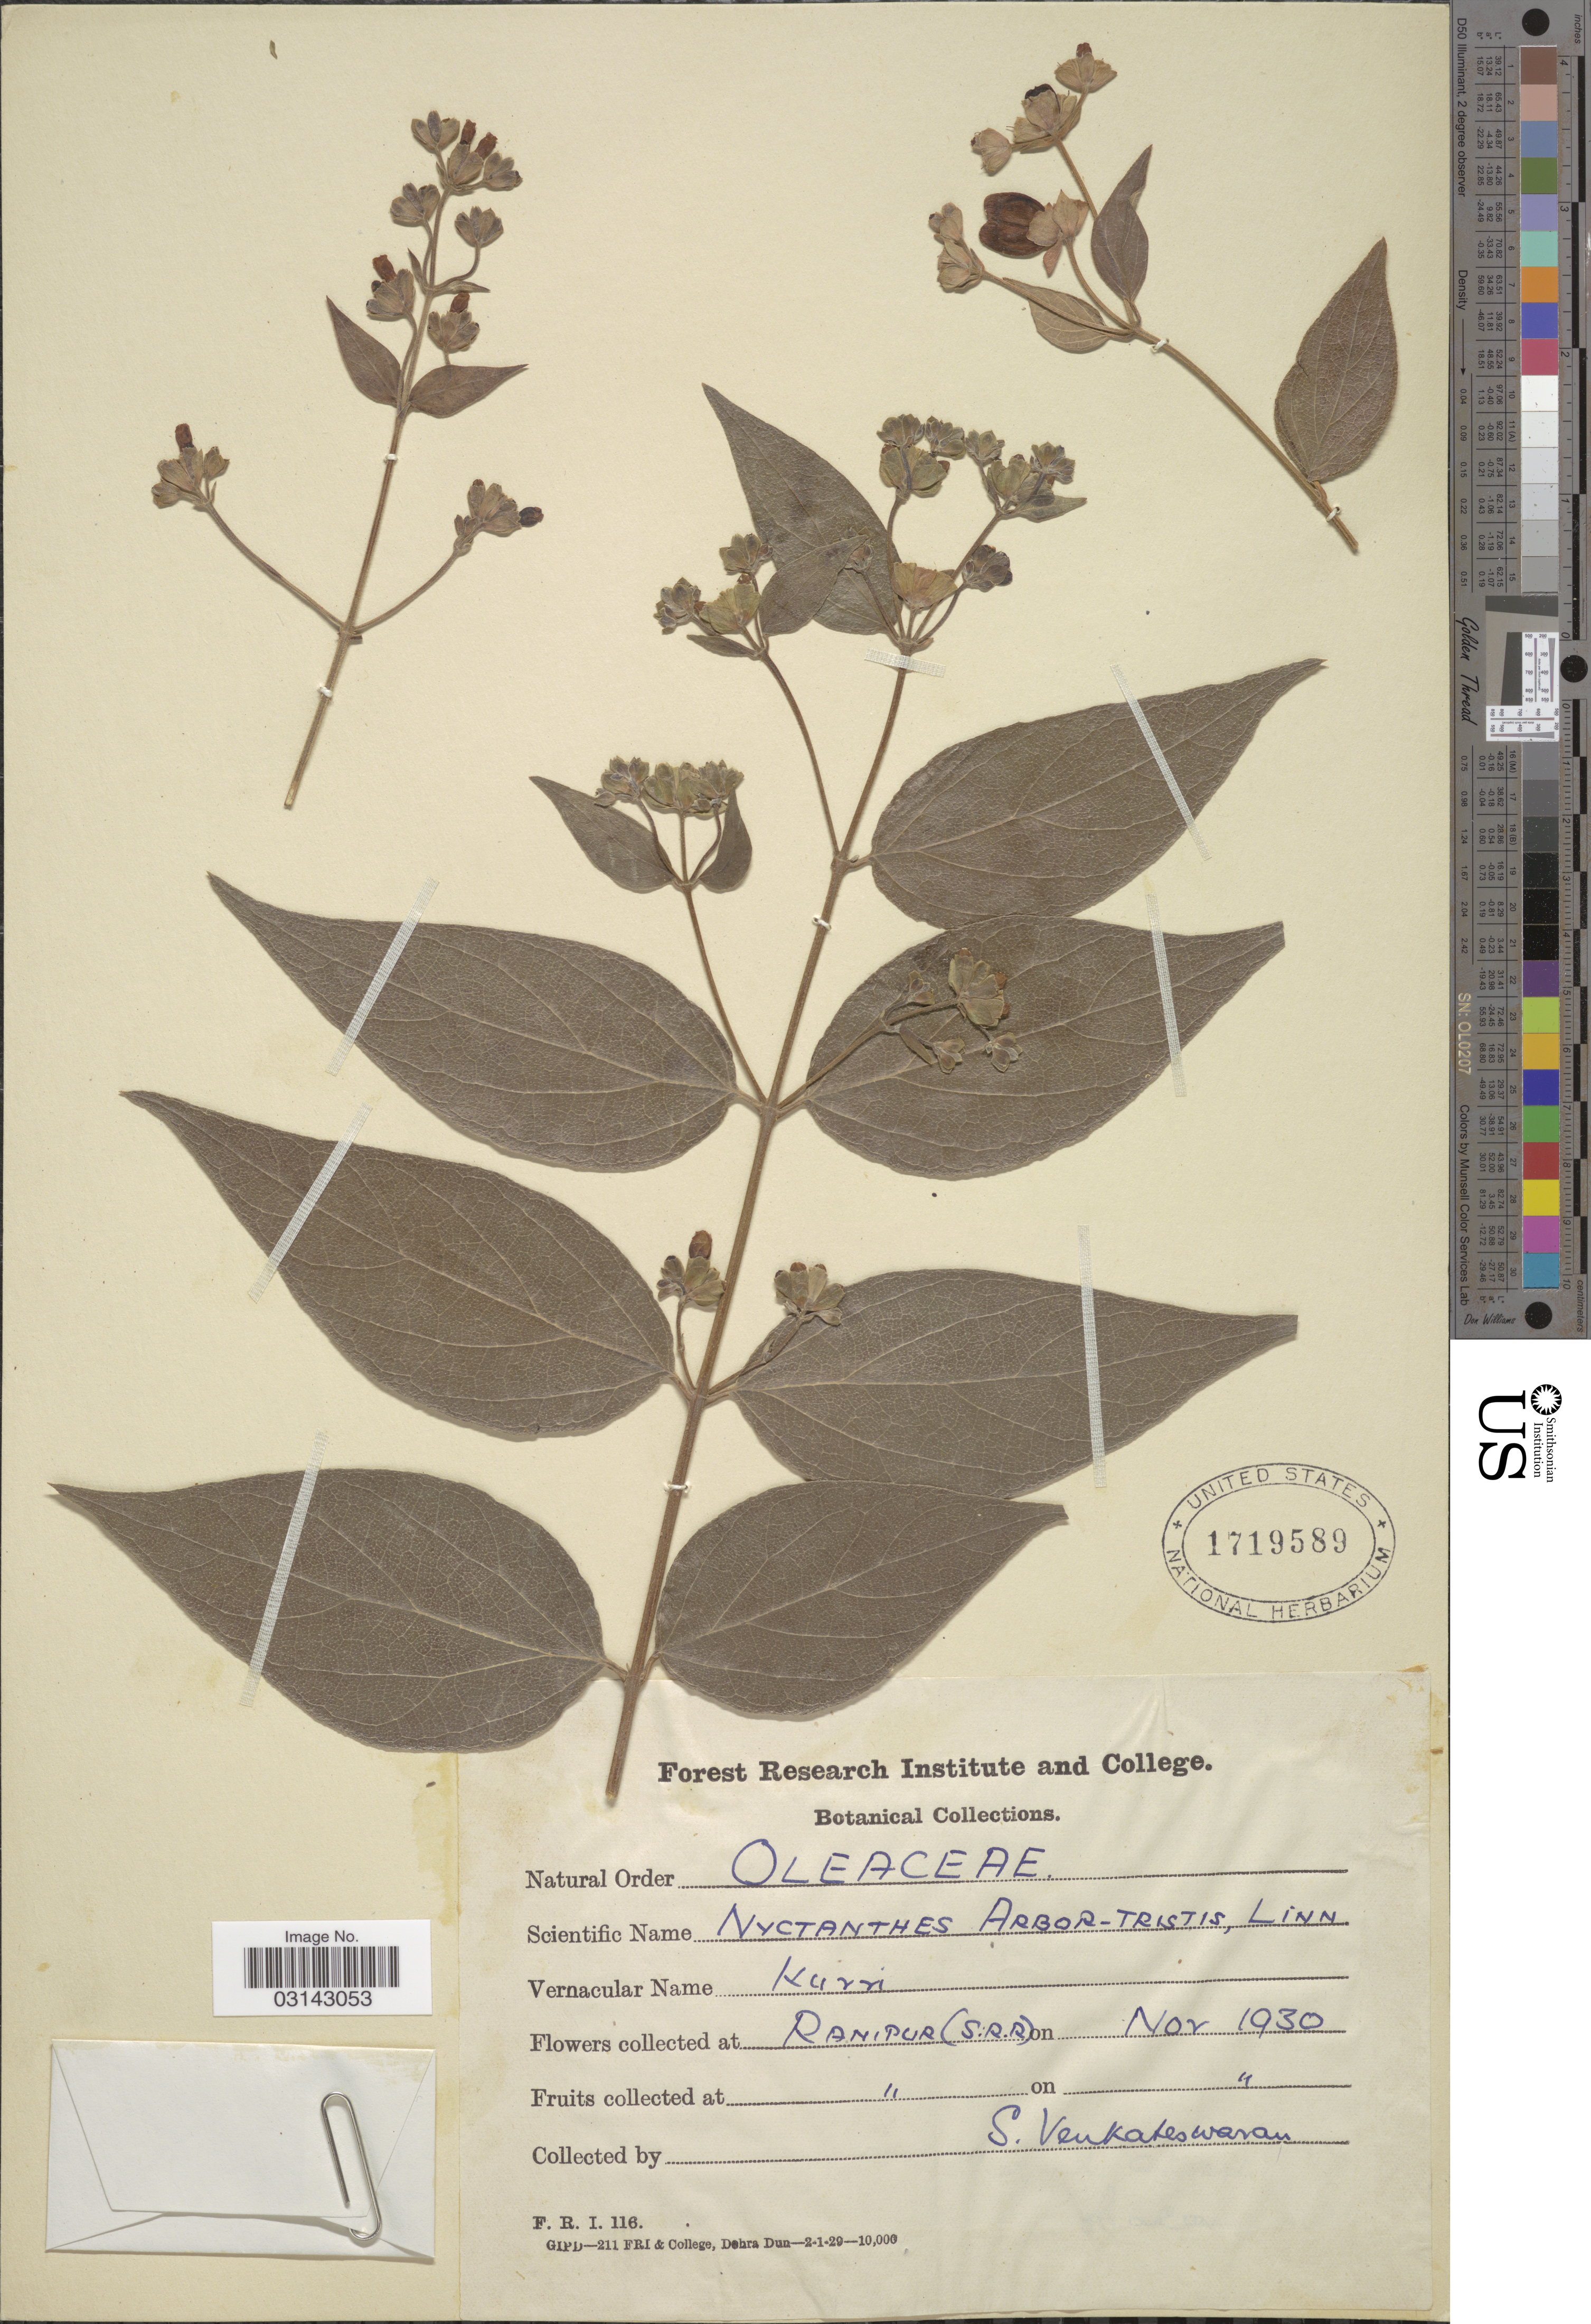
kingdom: Plantae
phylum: Tracheophyta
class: Magnoliopsida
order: Lamiales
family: Oleaceae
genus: Nyctanthes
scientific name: Nyctanthes arbor-tristis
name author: L.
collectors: S. Venkateswaran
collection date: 1930-11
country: Pakistan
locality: Ranipur (S. R. R.).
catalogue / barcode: US 1719589